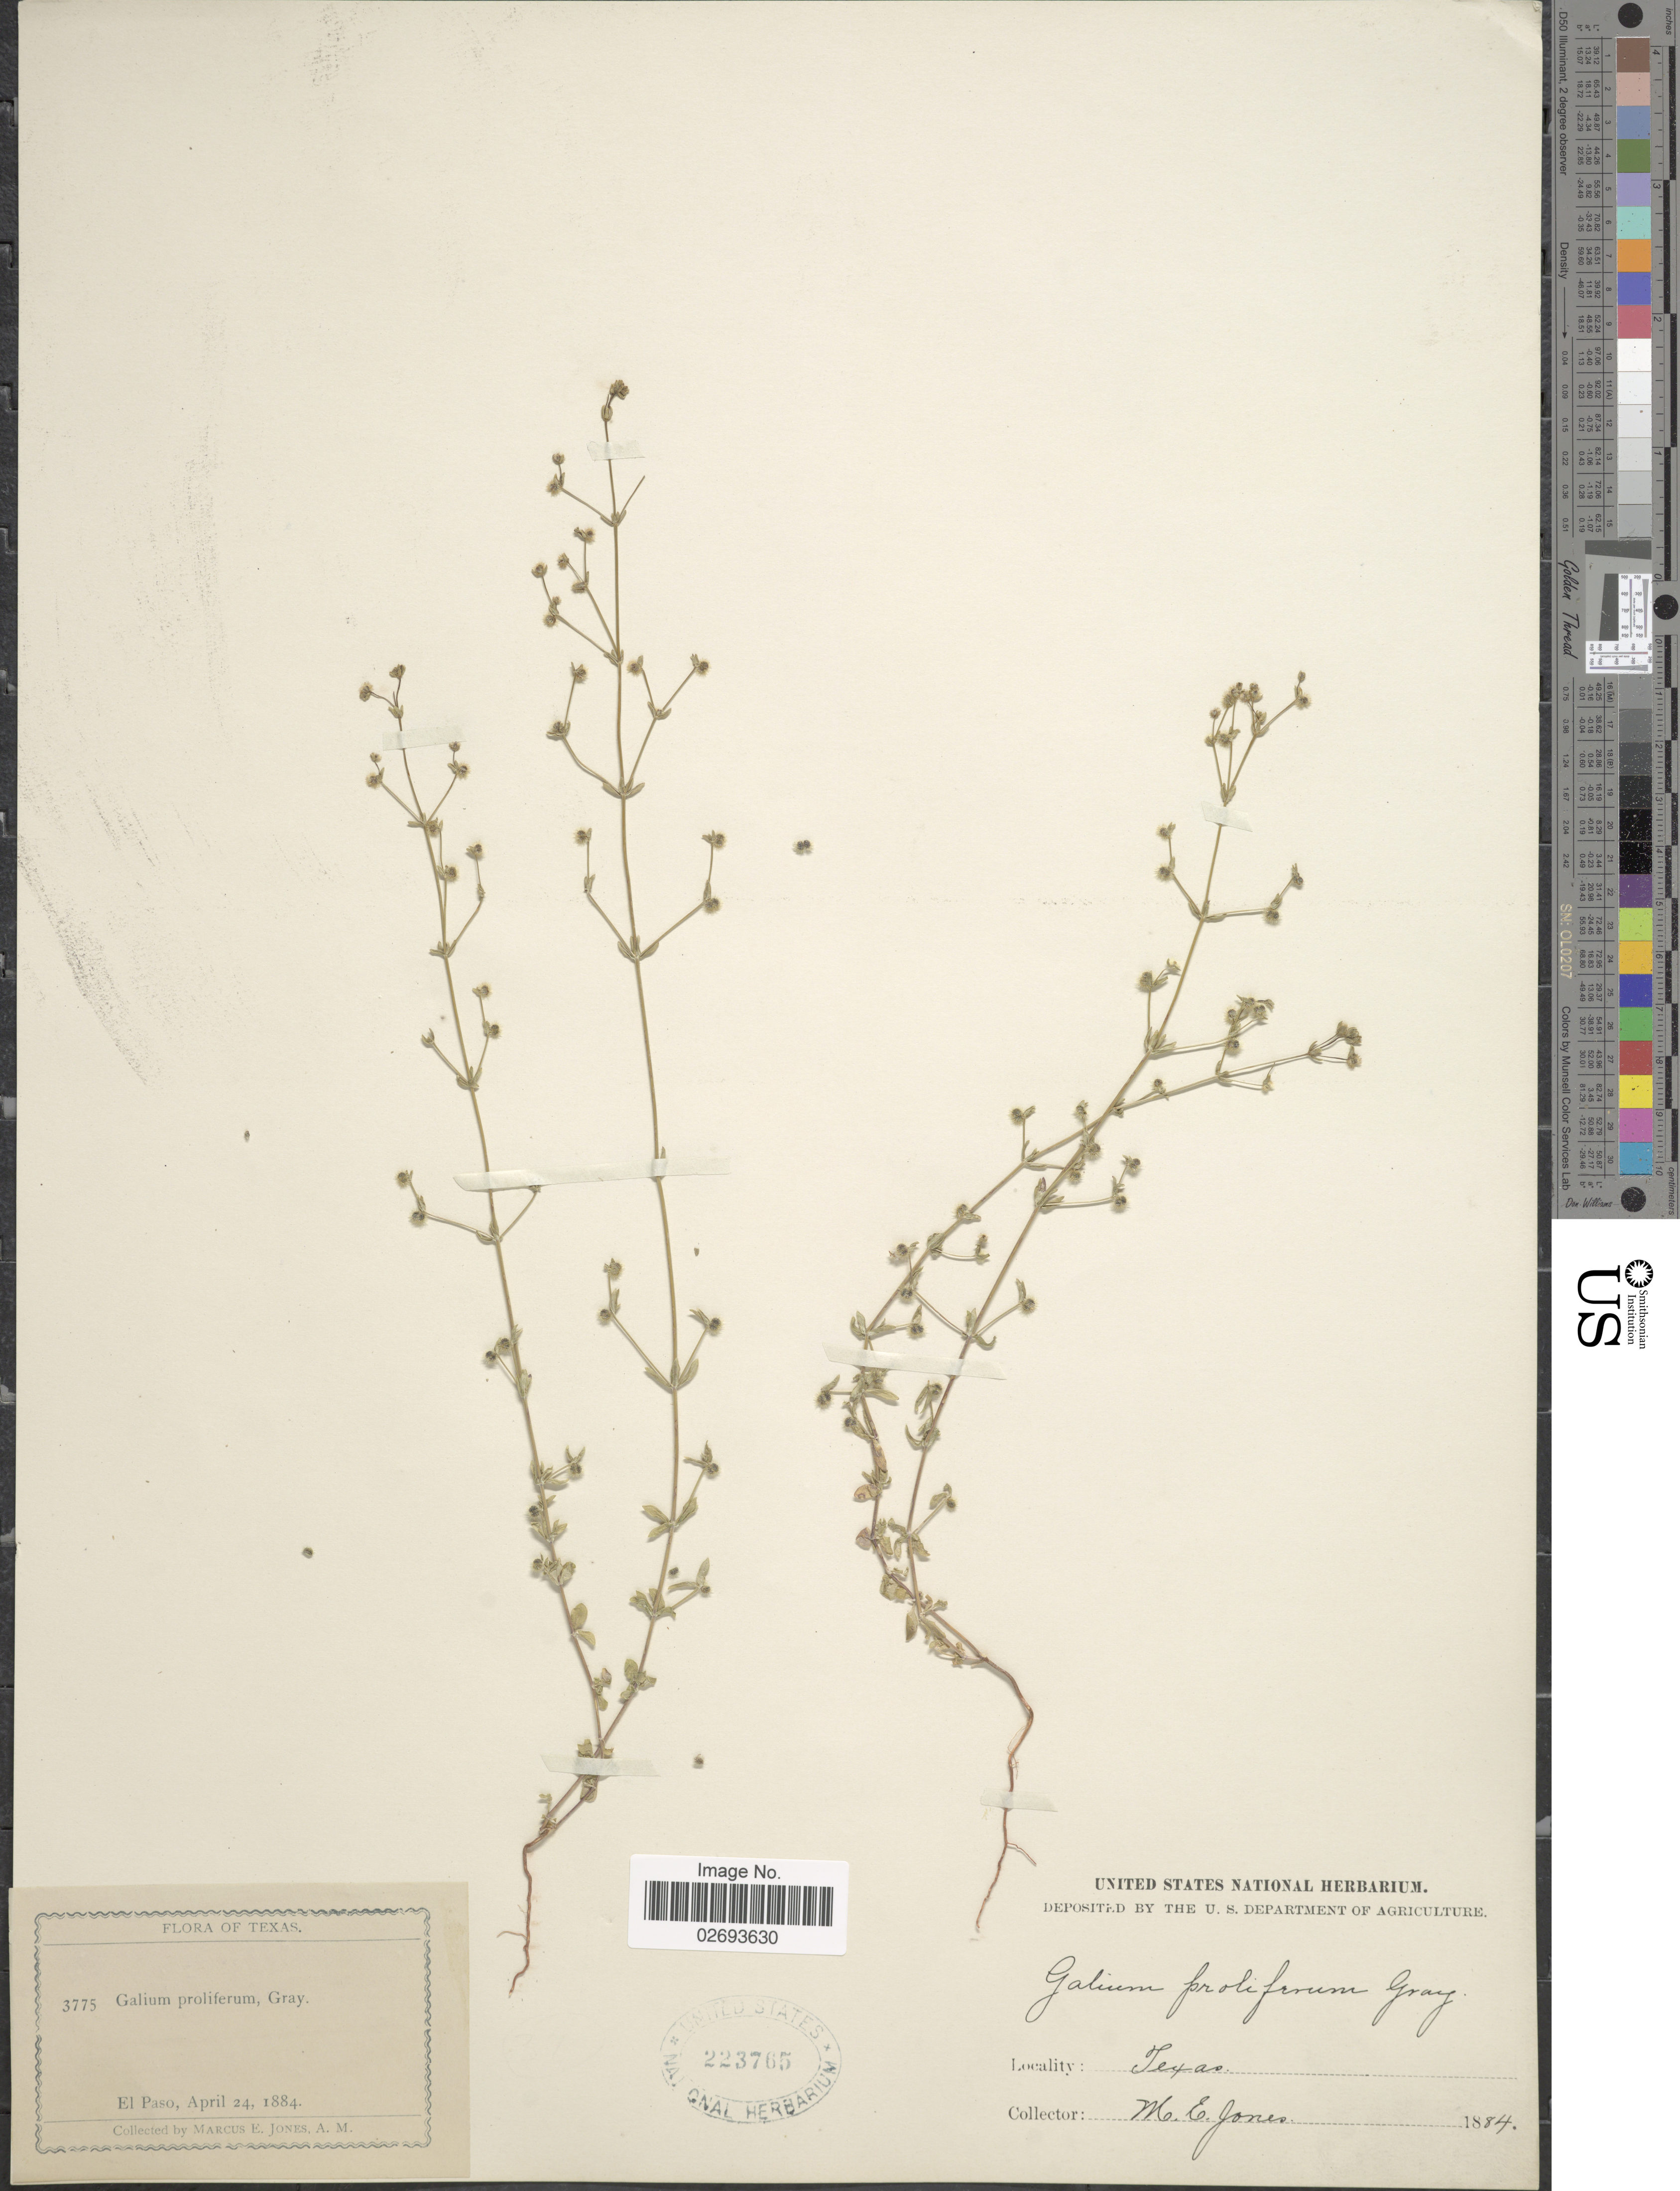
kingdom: Plantae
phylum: Tracheophyta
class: Magnoliopsida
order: Gentianales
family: Rubiaceae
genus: Galium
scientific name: Galium proliferum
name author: A. Gray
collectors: M. E. Jones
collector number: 3775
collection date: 1884-04-24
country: United States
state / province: Texas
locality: El Paso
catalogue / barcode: US 223765